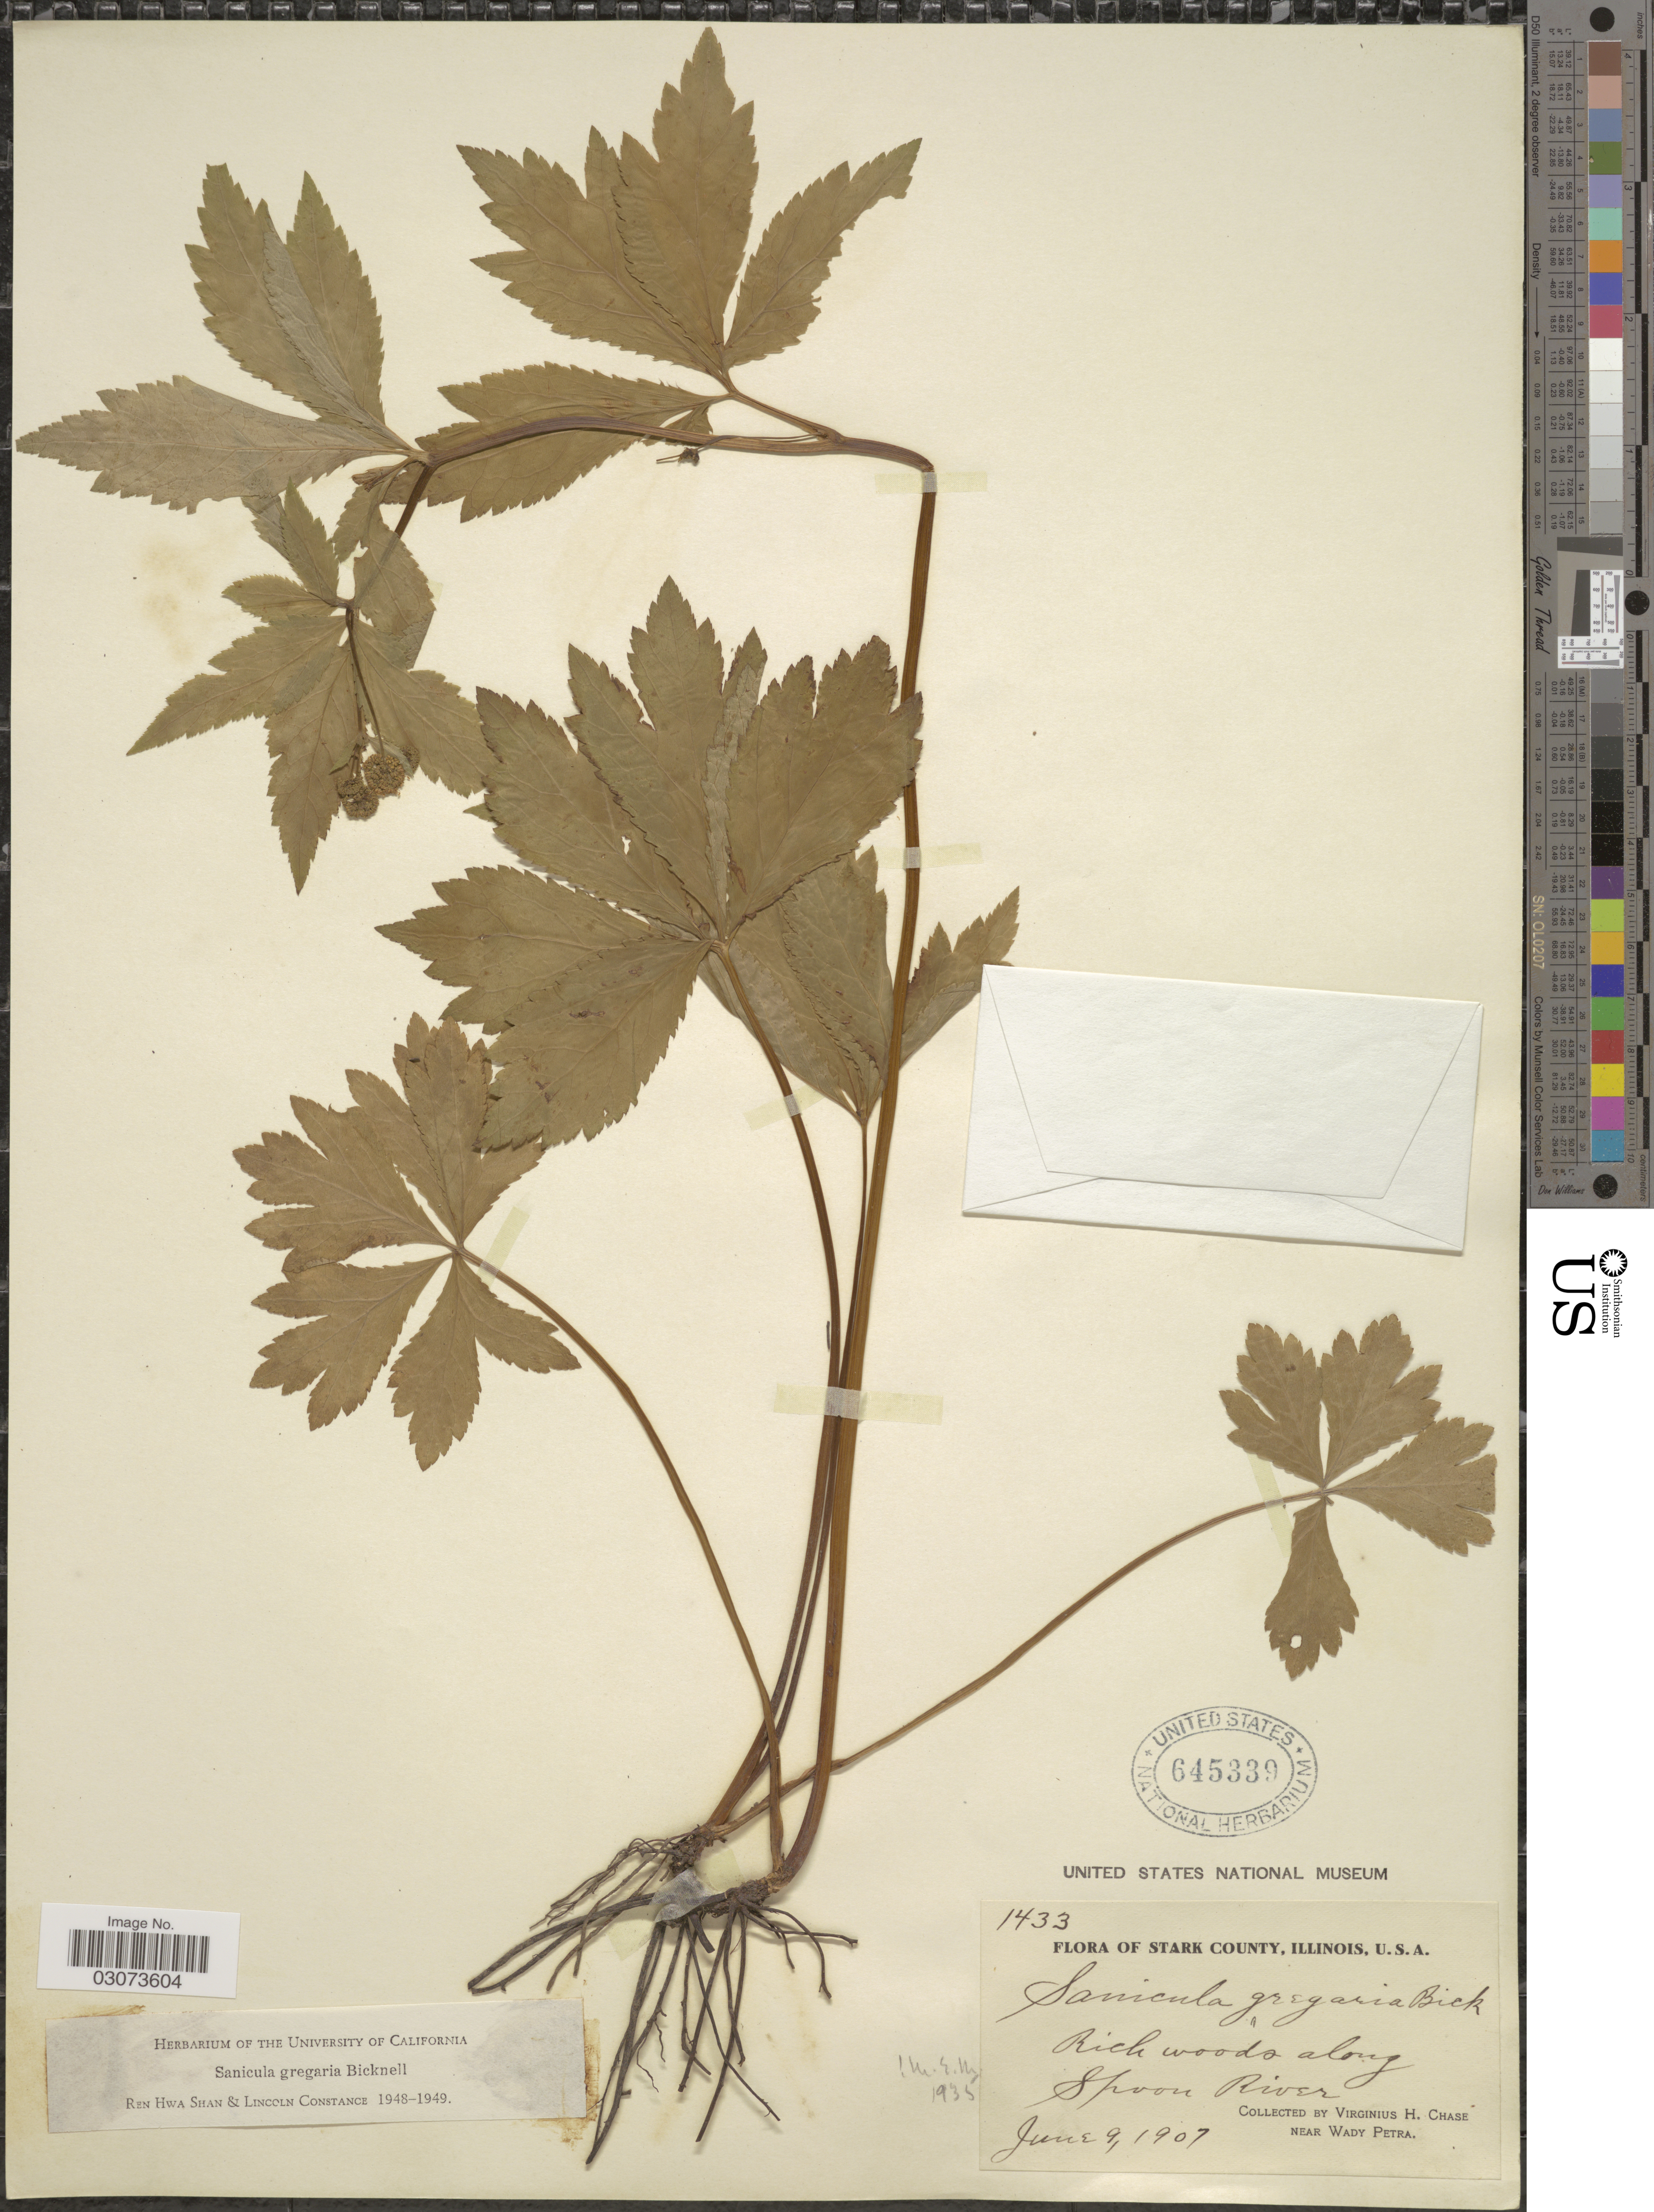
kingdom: Plantae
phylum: Tracheophyta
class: Magnoliopsida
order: Apiales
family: Apiaceae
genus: Sanicula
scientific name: Sanicula gregaria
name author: E.P. Bicknell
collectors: V. H. Chase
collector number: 1433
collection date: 1907-06-09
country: United States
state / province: Illinois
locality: Stark County. Along Spoon River.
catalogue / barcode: US 645339